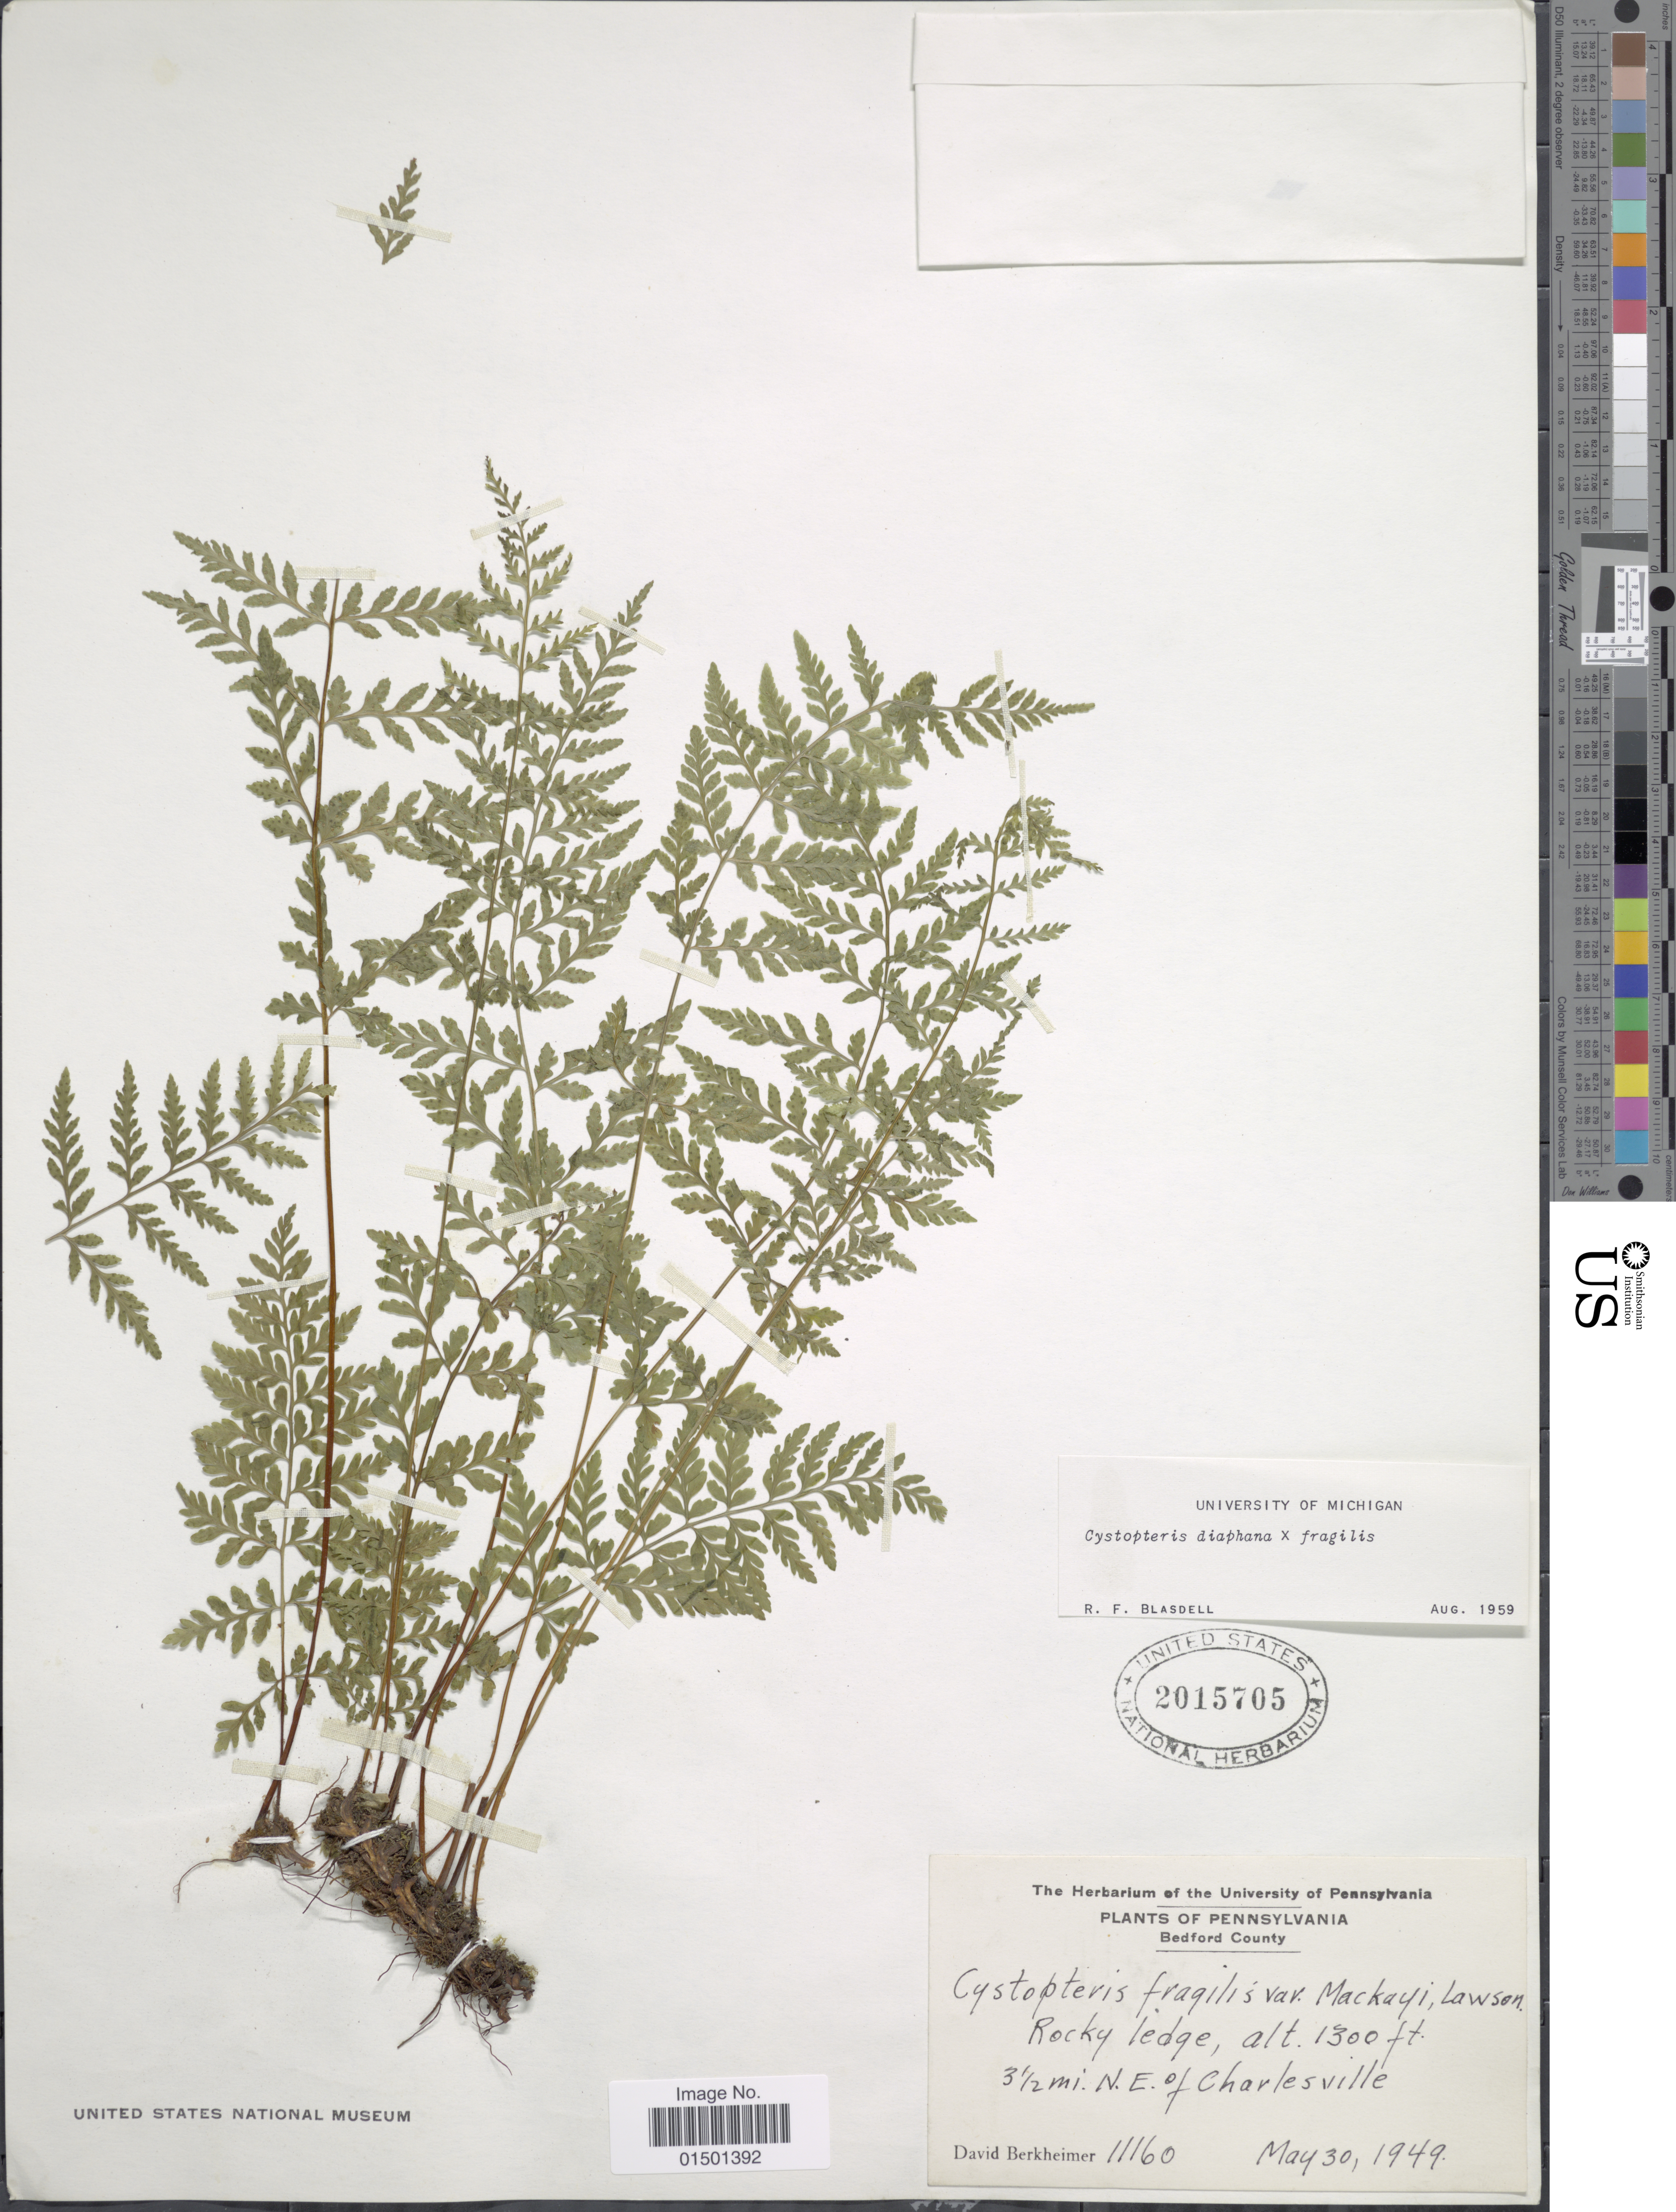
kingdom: Plantae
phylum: Tracheophyta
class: Polypodiopsida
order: Polypodiales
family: Cystopteridaceae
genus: Cystopteris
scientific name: Cystopteris diaphana x C. fragilis (L.) Bernh.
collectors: D. Berkheimer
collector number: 11160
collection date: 1949-05-30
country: United States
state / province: Pennsylvania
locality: Bedford County, 3 1/2 mi. N.E. of Charlesville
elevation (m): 396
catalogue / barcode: US 2015705